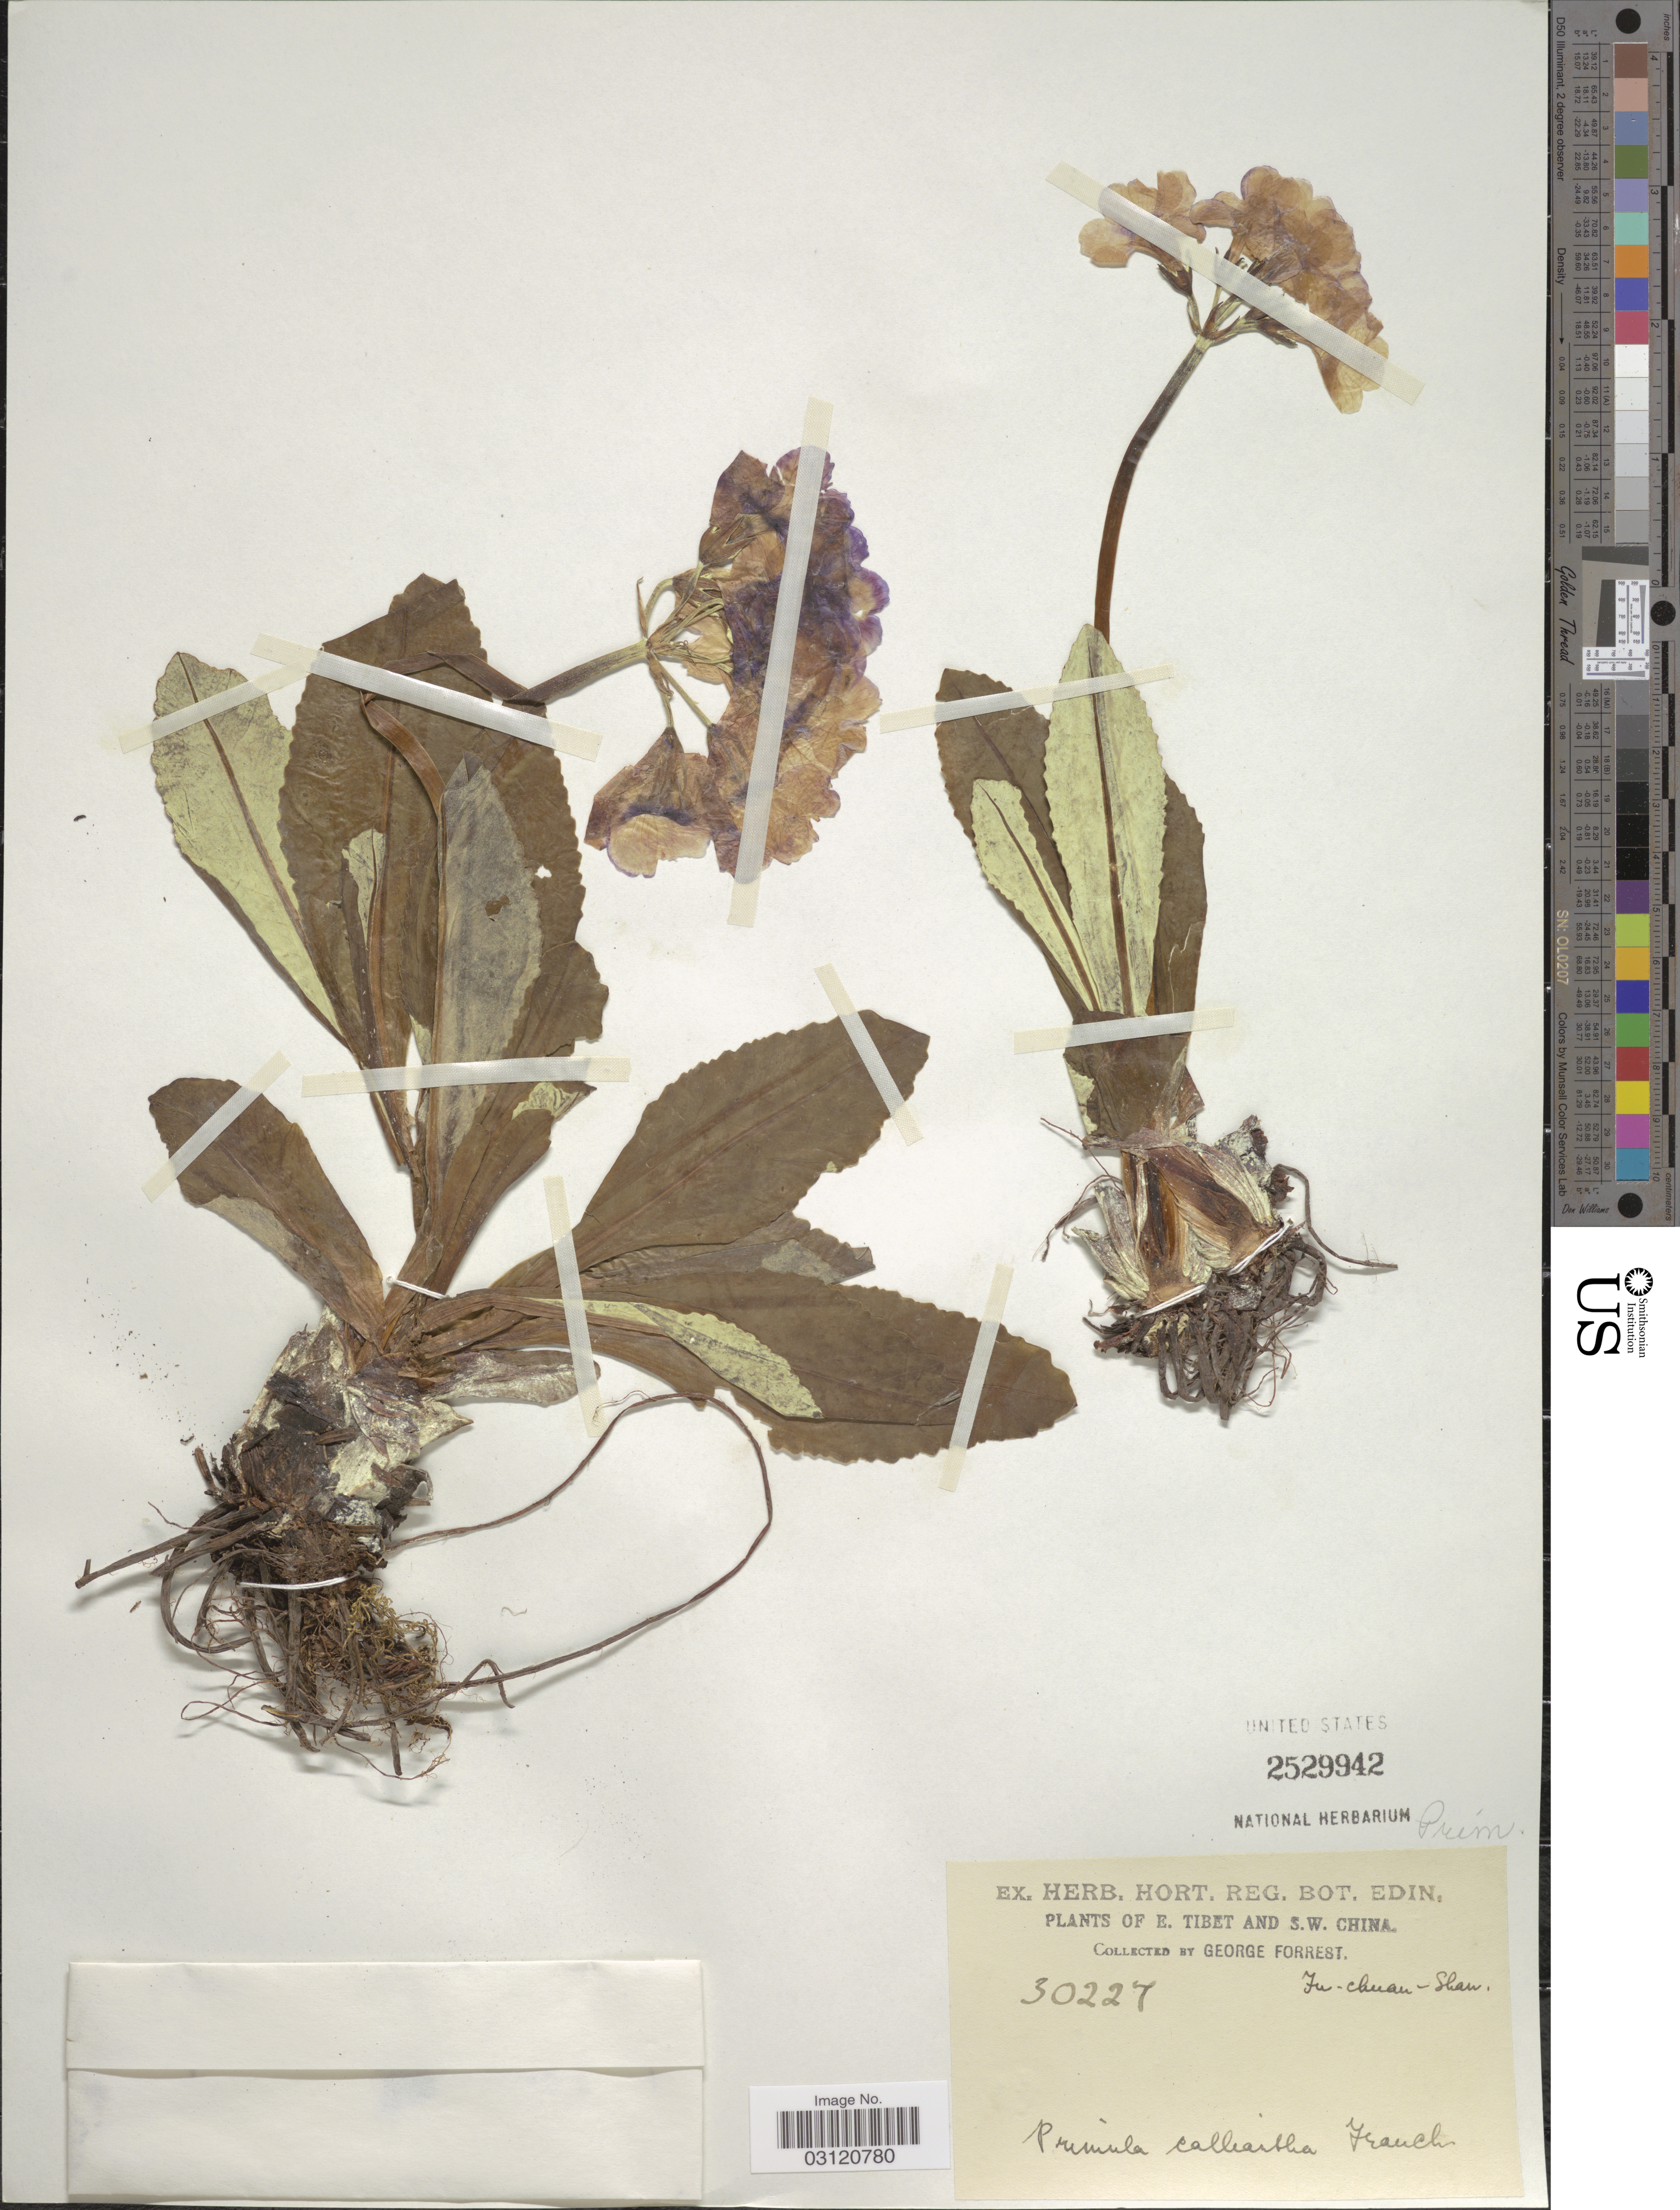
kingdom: Plantae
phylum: Tracheophyta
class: Magnoliopsida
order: Ericales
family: Primulaceae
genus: Primula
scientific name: Primula calliantha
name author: Franch.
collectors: G. Forrest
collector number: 30227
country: China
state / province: Xizang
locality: E. Tibet and S. W. China. Fu-chuan-Shan.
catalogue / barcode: US 2529942